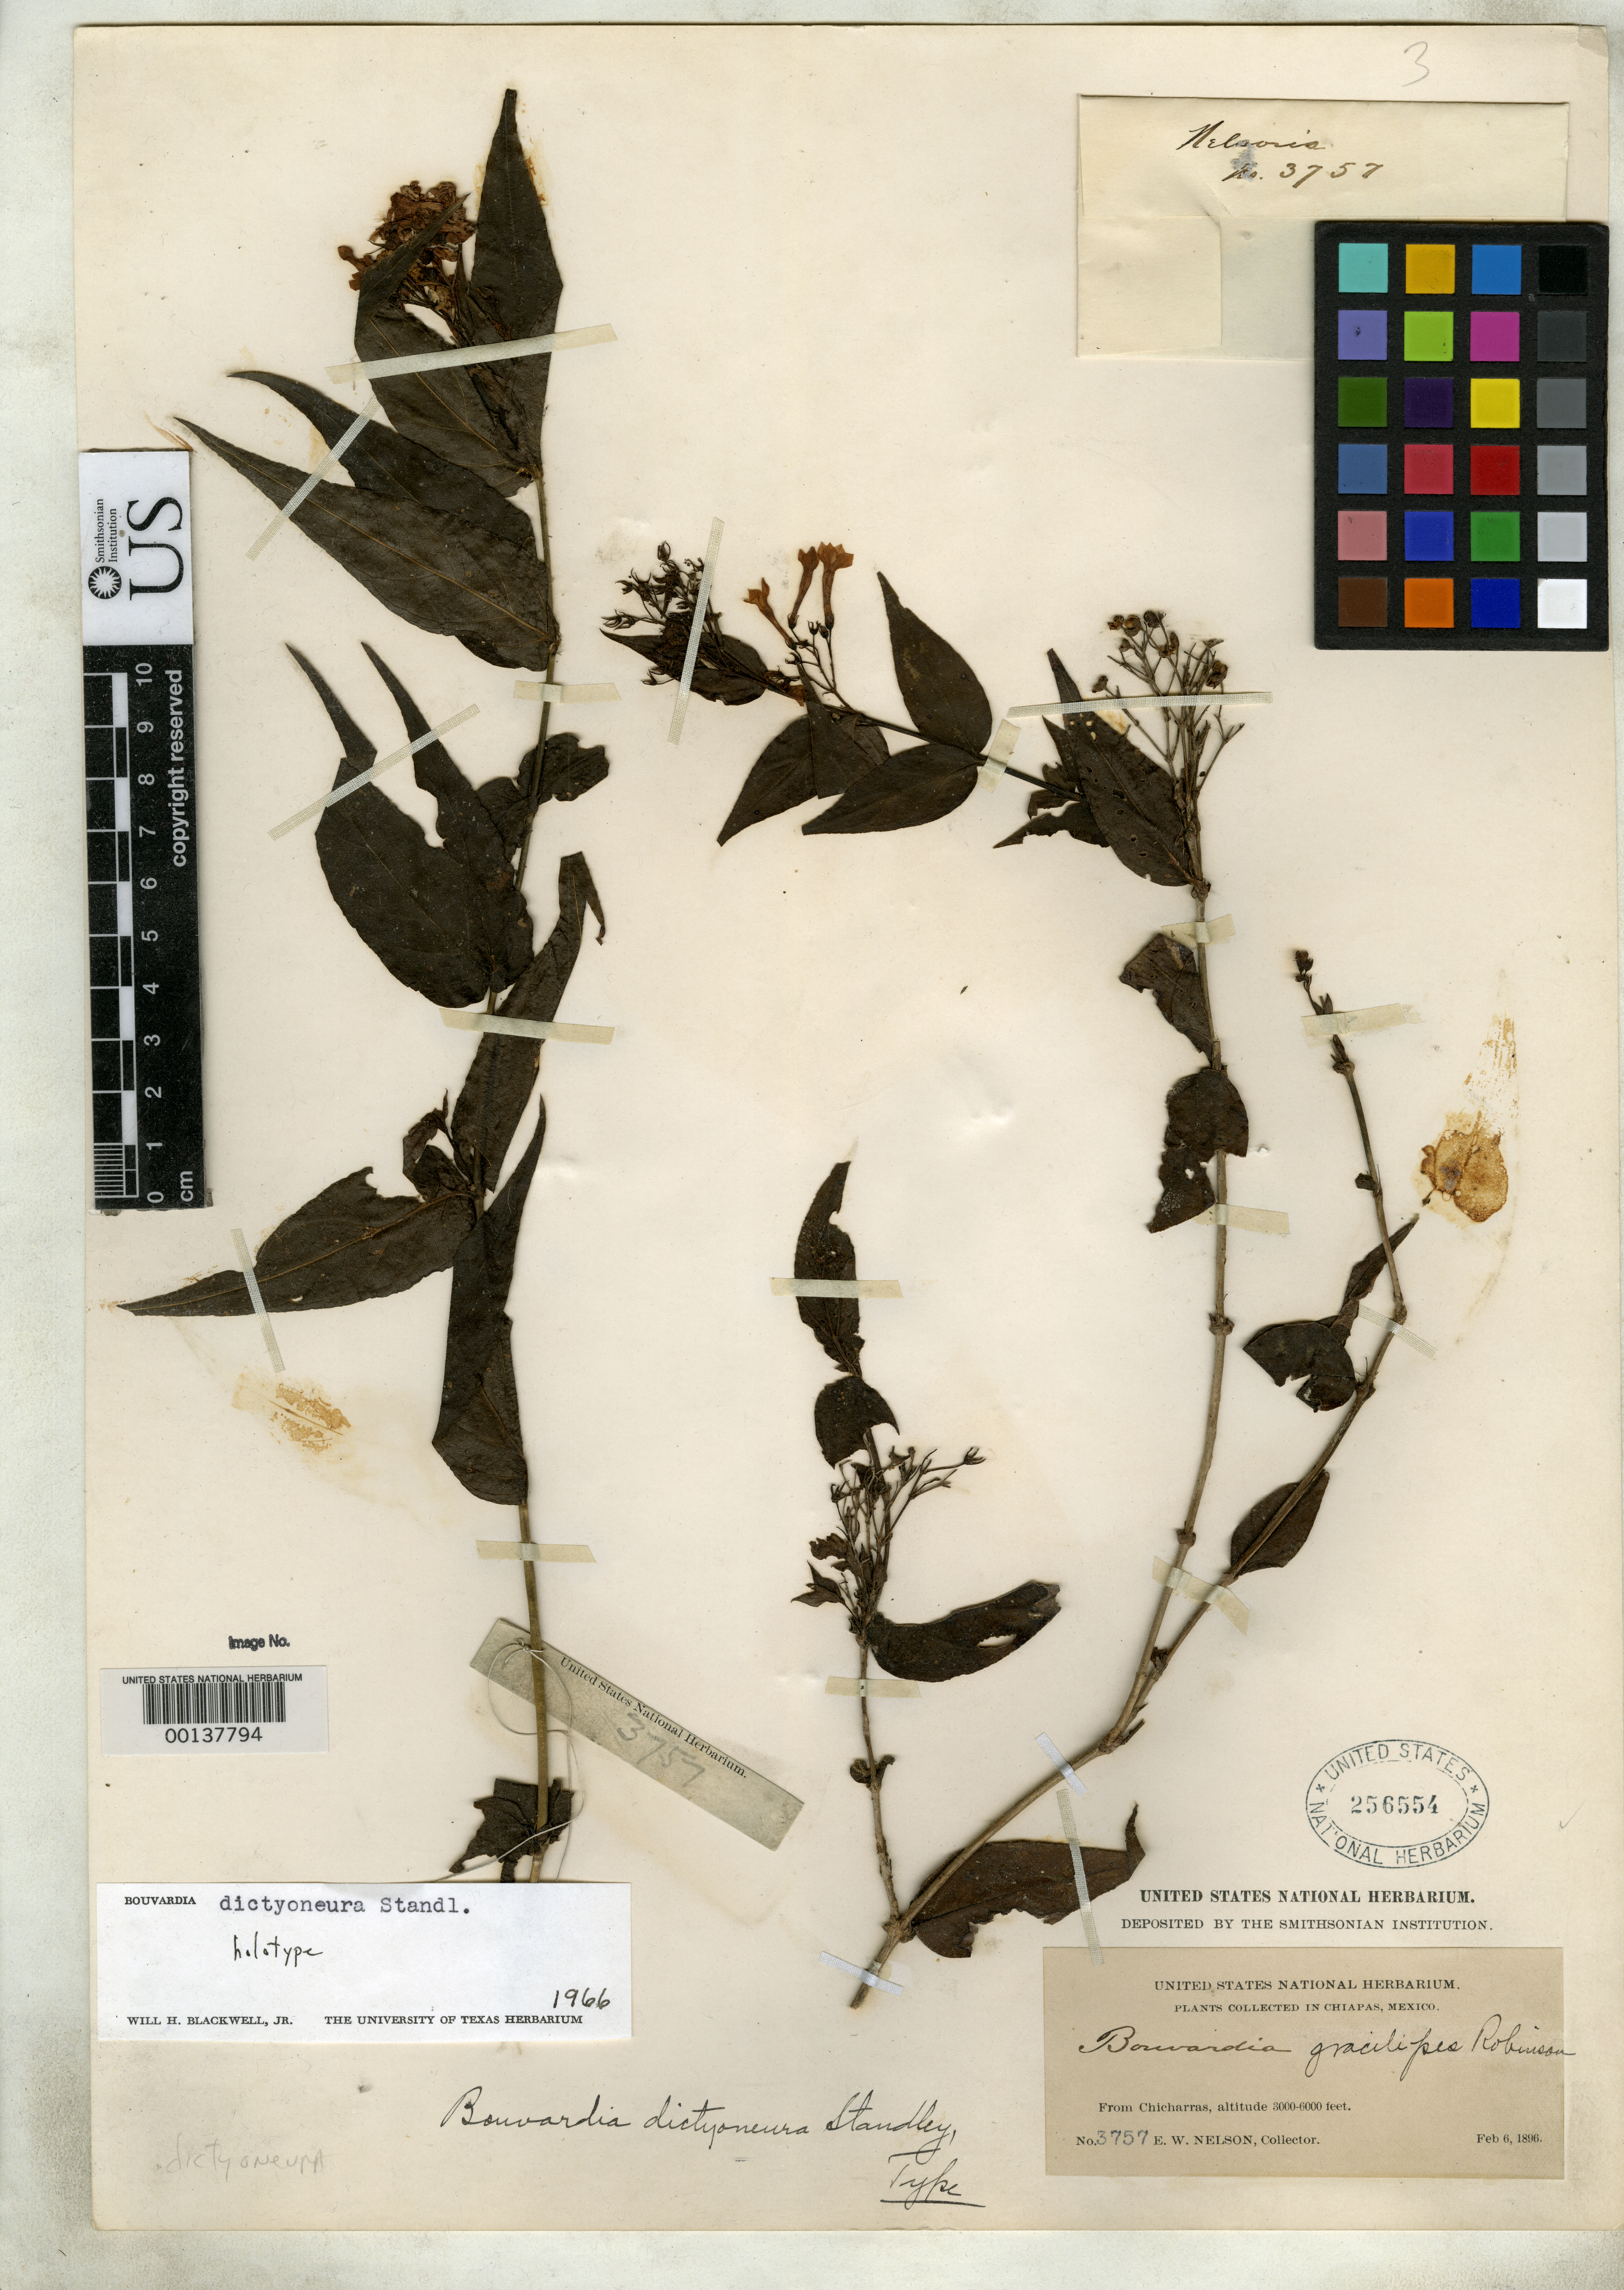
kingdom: Plantae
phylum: Tracheophyta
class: Magnoliopsida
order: Gentianales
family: Rubiaceae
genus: Bouvardia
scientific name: Bouvardia dictyoneura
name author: Standl.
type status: Holotype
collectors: E. W. Nelson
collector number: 3757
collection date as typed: Feb 1896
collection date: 1896-02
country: Mexico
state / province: Chiapas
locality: Chichorras.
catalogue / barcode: US 256554